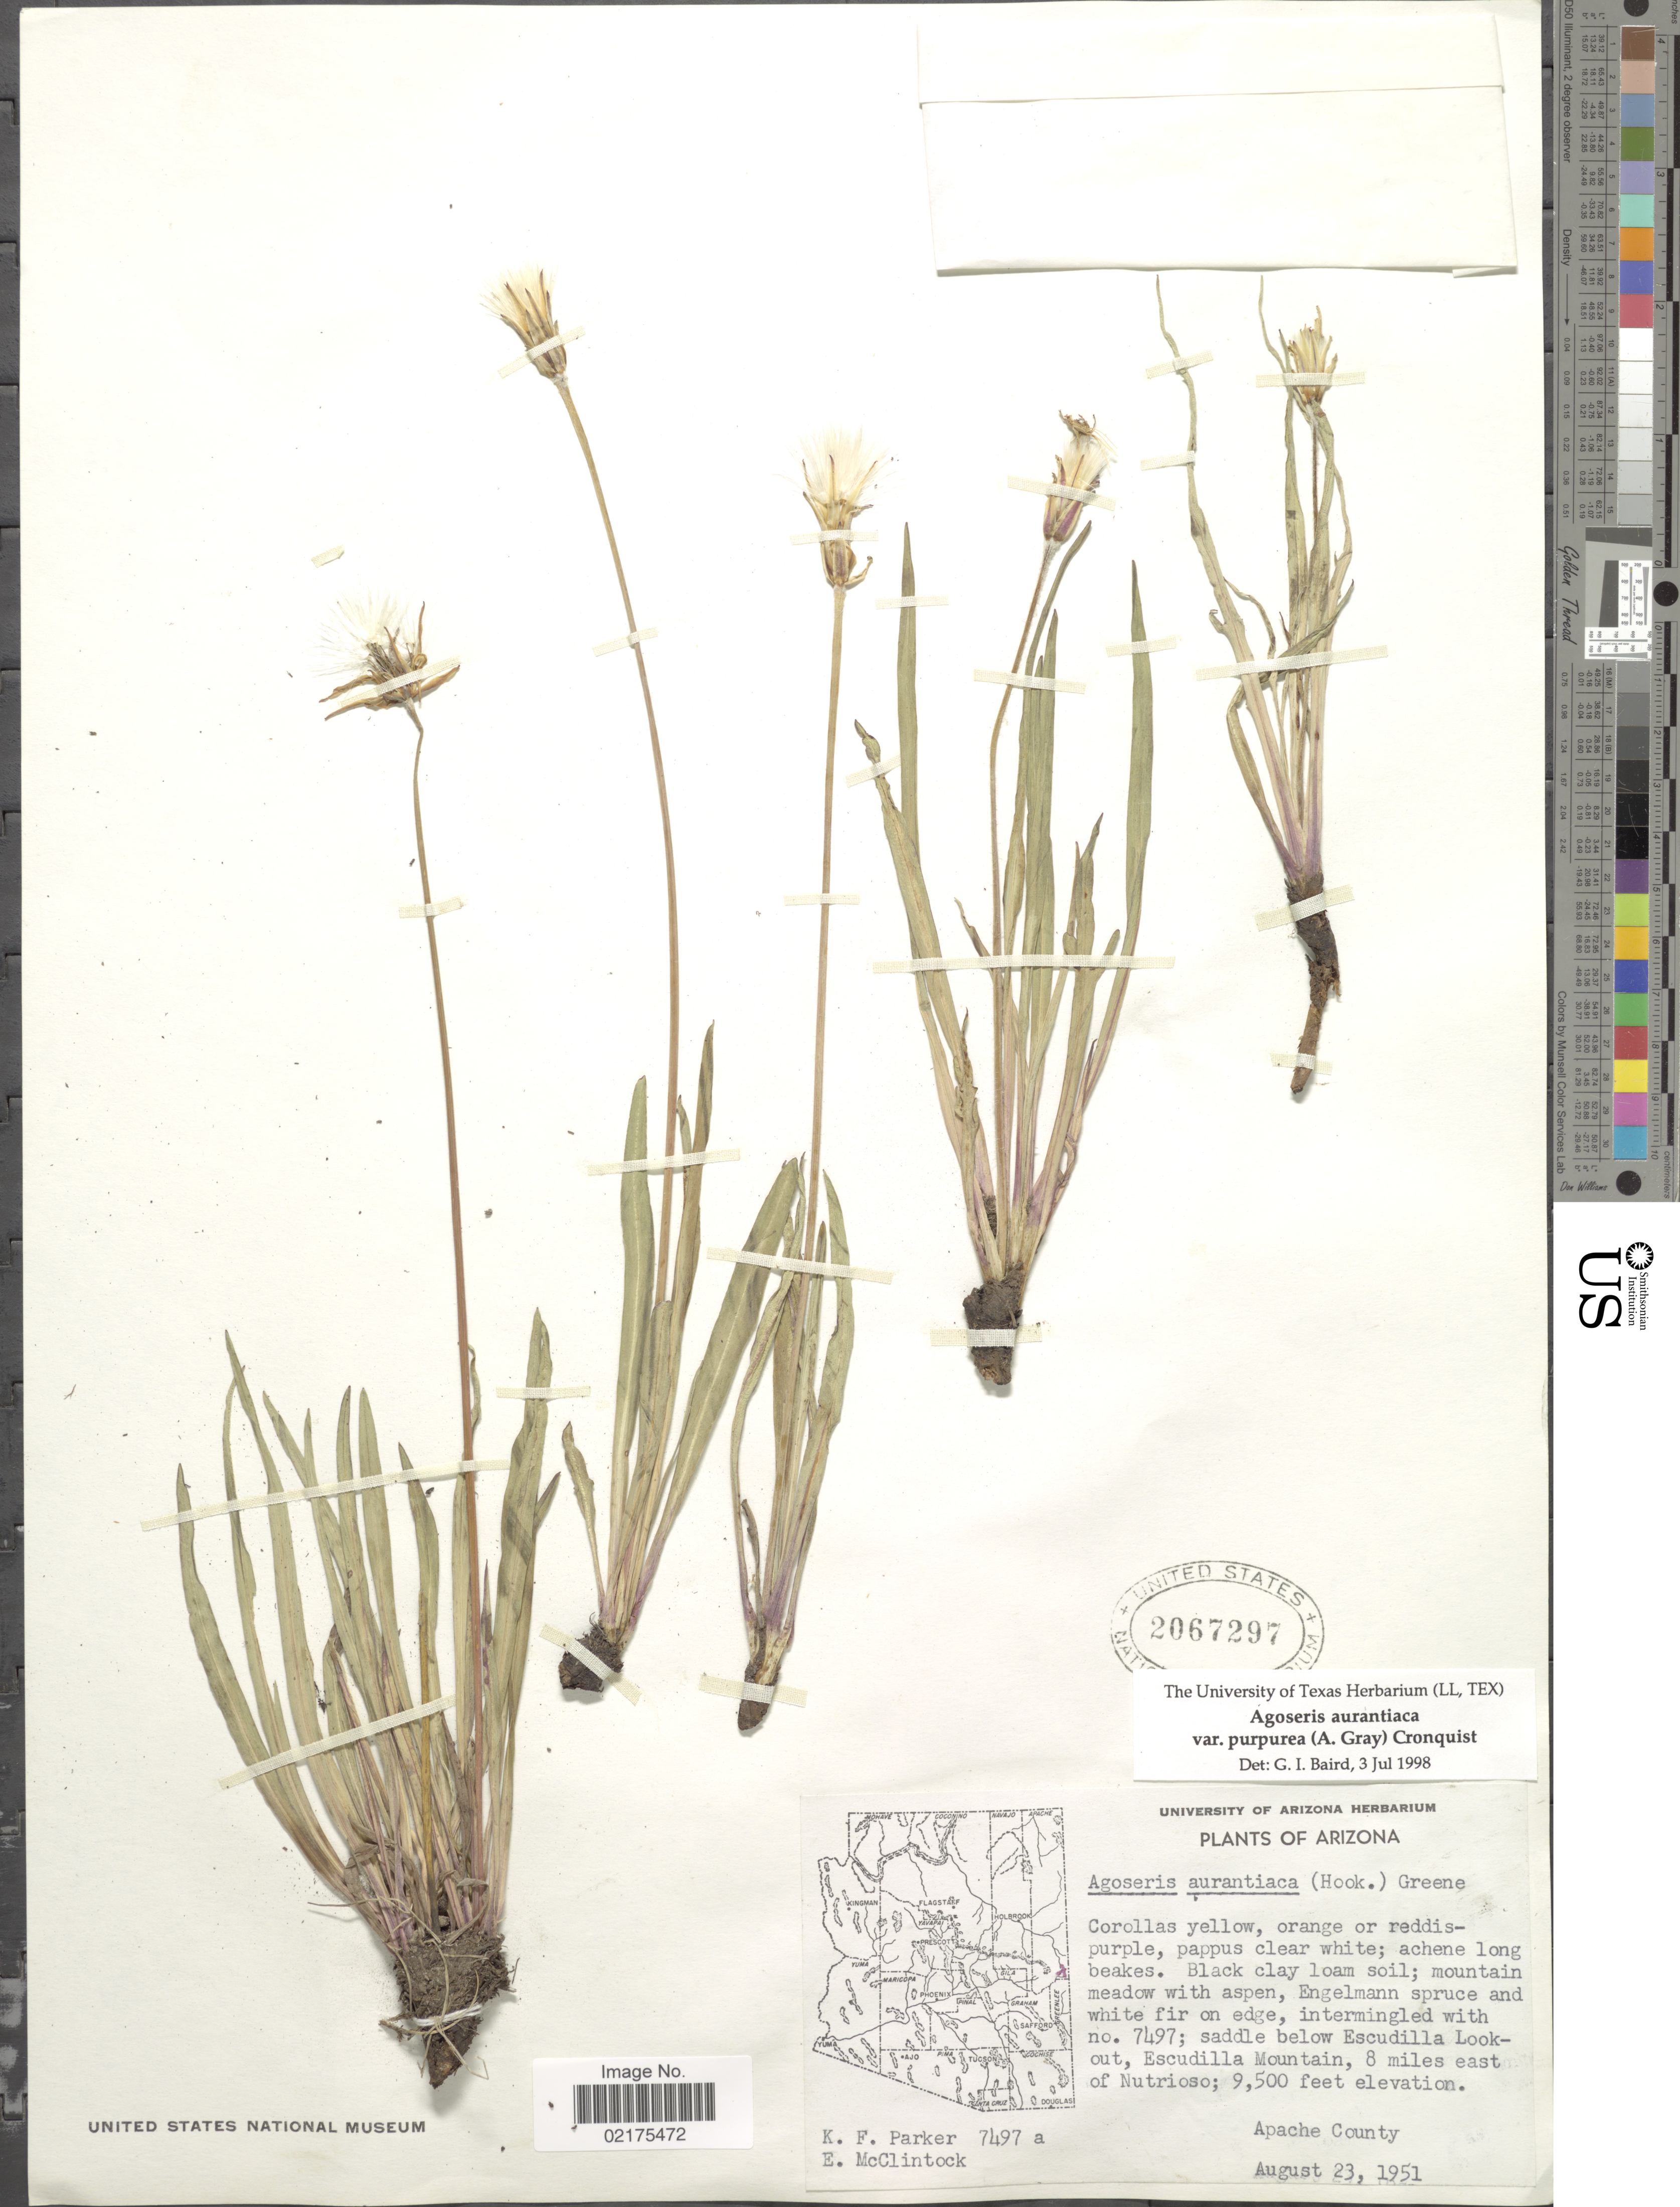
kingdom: Plantae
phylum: Tracheophyta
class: Magnoliopsida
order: Asterales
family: Asteraceae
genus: Agoseris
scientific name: Agoseris aurantiaca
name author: (Hook.) Greene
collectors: K. F. Parker & E. McClintock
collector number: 7497a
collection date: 1951-08-23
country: United States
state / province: Arizona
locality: Black Clay loam soil; mountain meadow with aspen, Engelmann spruce and white fir on edge; Saddle below Escudilla Lookout, Escudilla Mountain, 8 miles east of Nutrioso. Apache County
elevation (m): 2896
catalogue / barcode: US 2067297